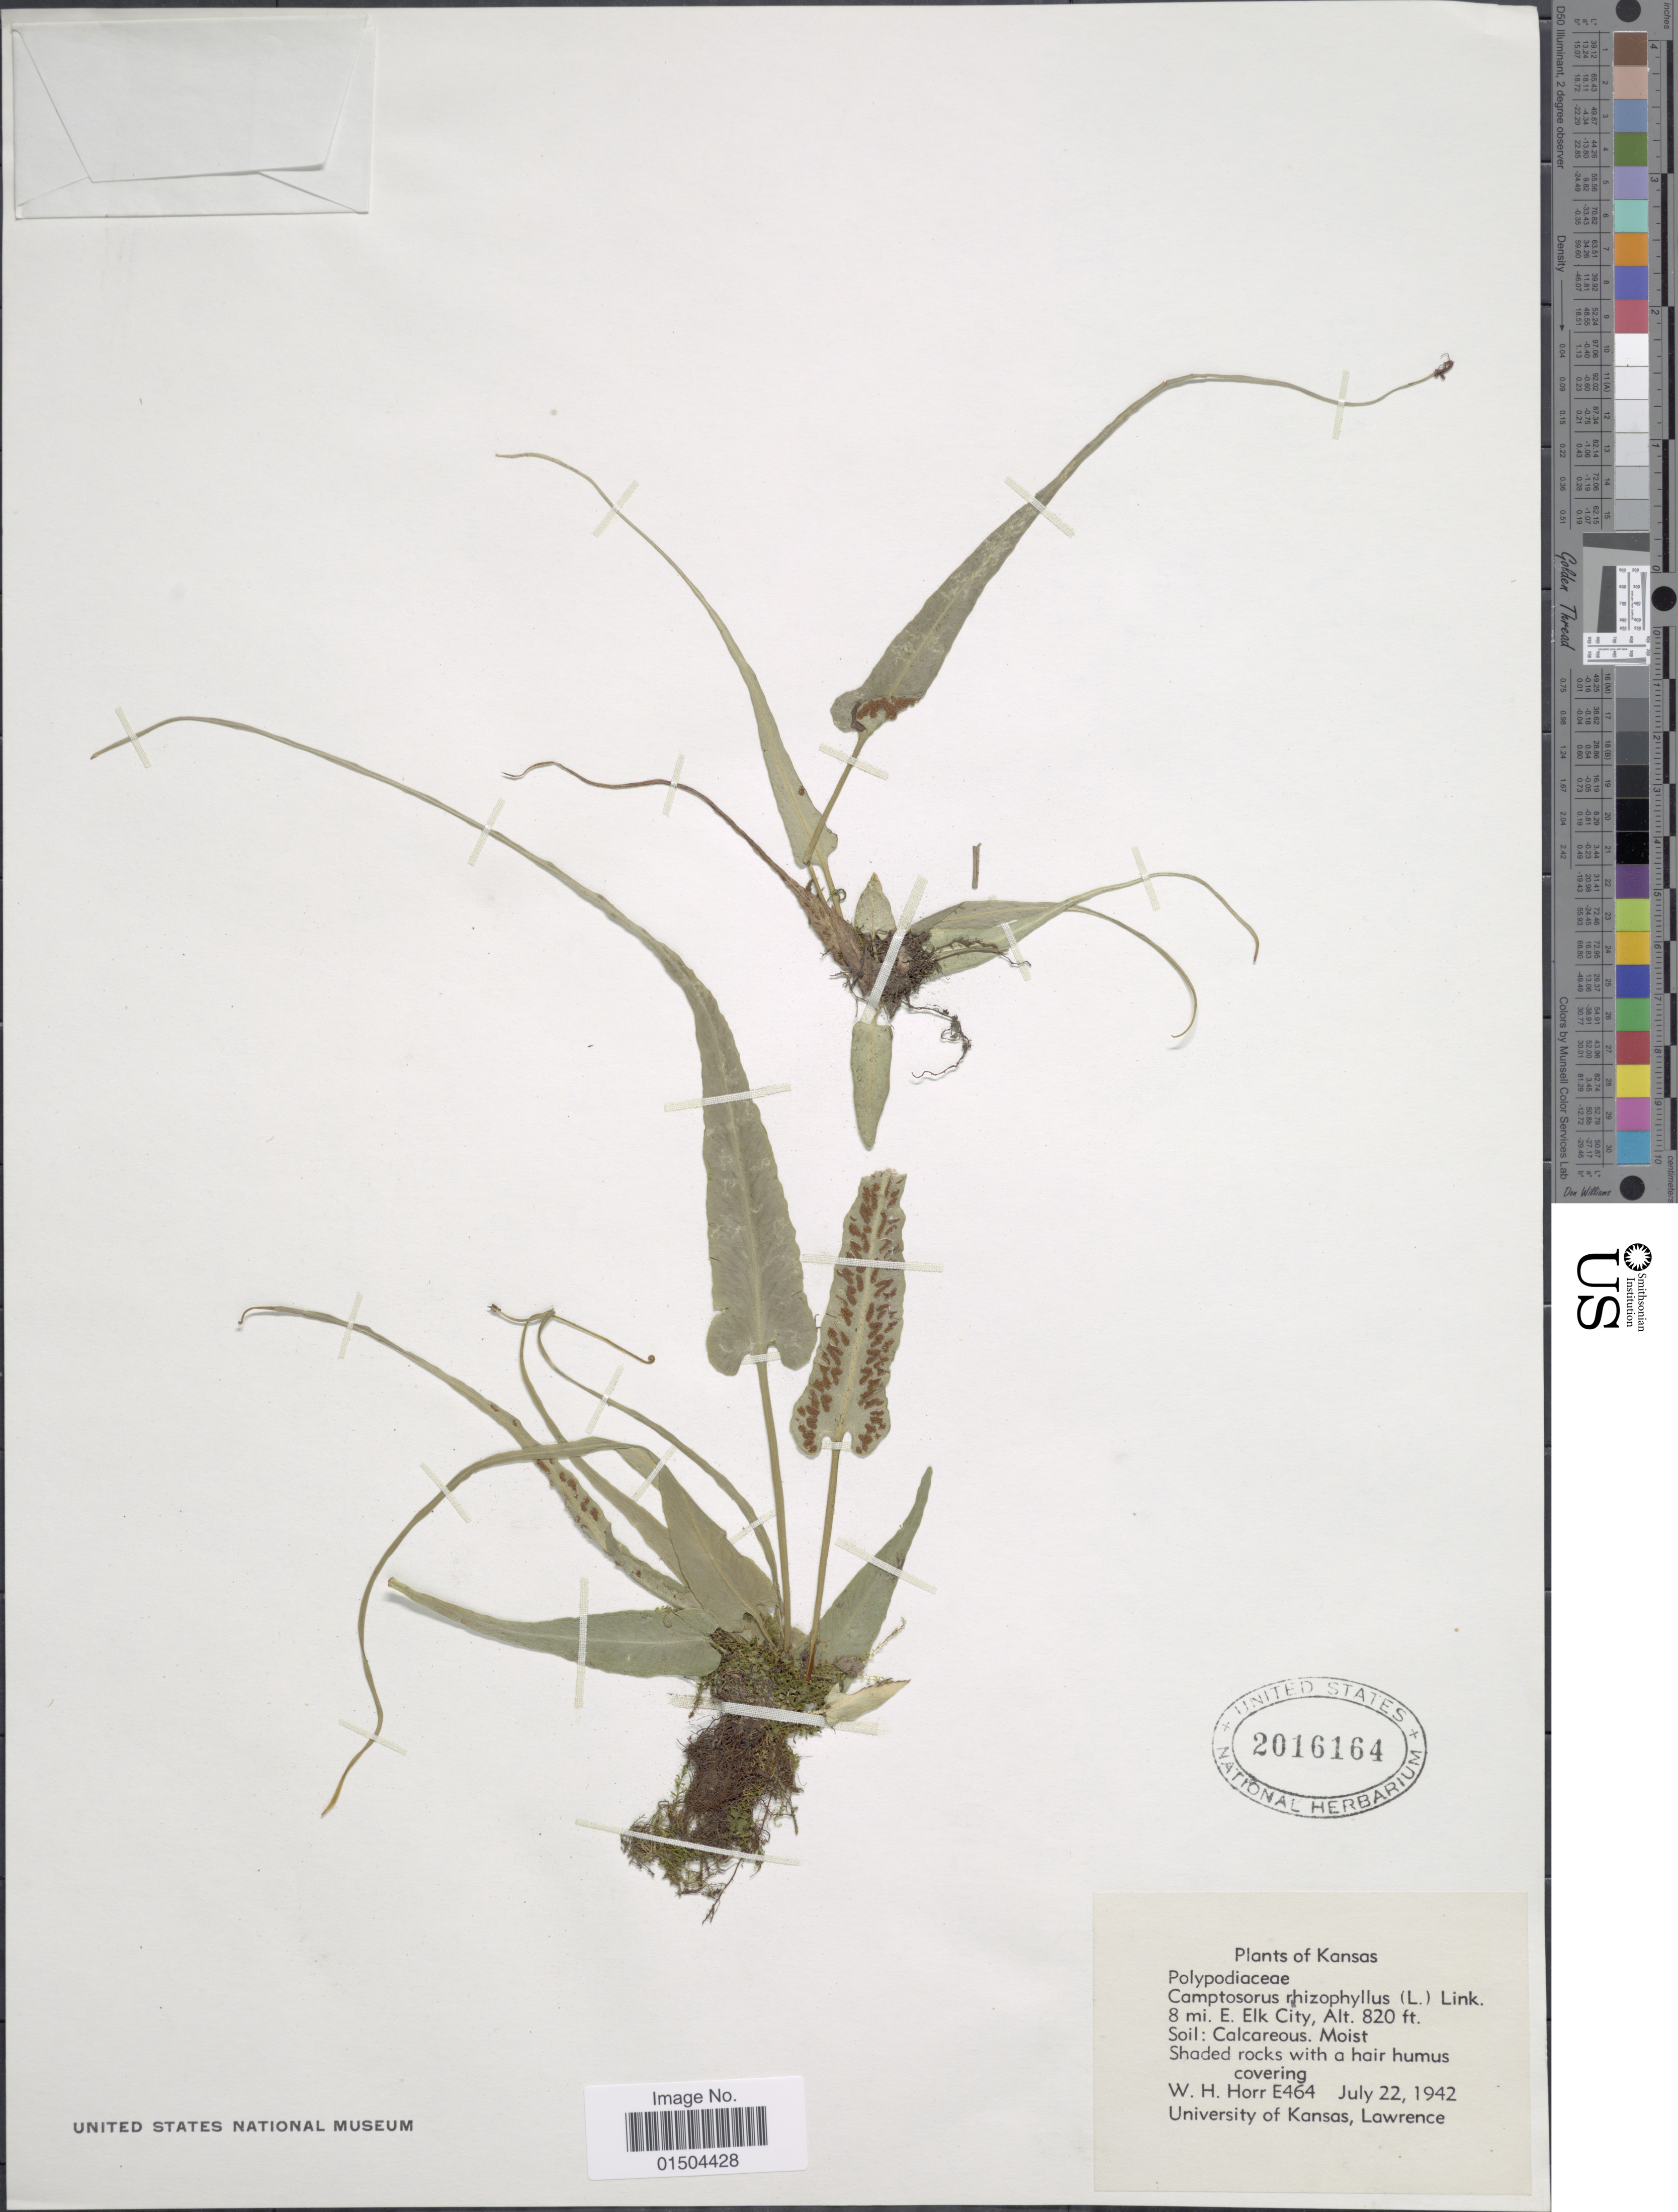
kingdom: Plantae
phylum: Tracheophyta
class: Polypodiopsida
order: Polypodiales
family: Aspleniaceae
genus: Asplenium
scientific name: Asplenium rhizophyllum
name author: L.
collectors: W. H. Horr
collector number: E464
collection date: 1942-07-22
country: United States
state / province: Kansas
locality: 8 mi. E. Elk City.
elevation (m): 250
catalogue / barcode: US 2016164